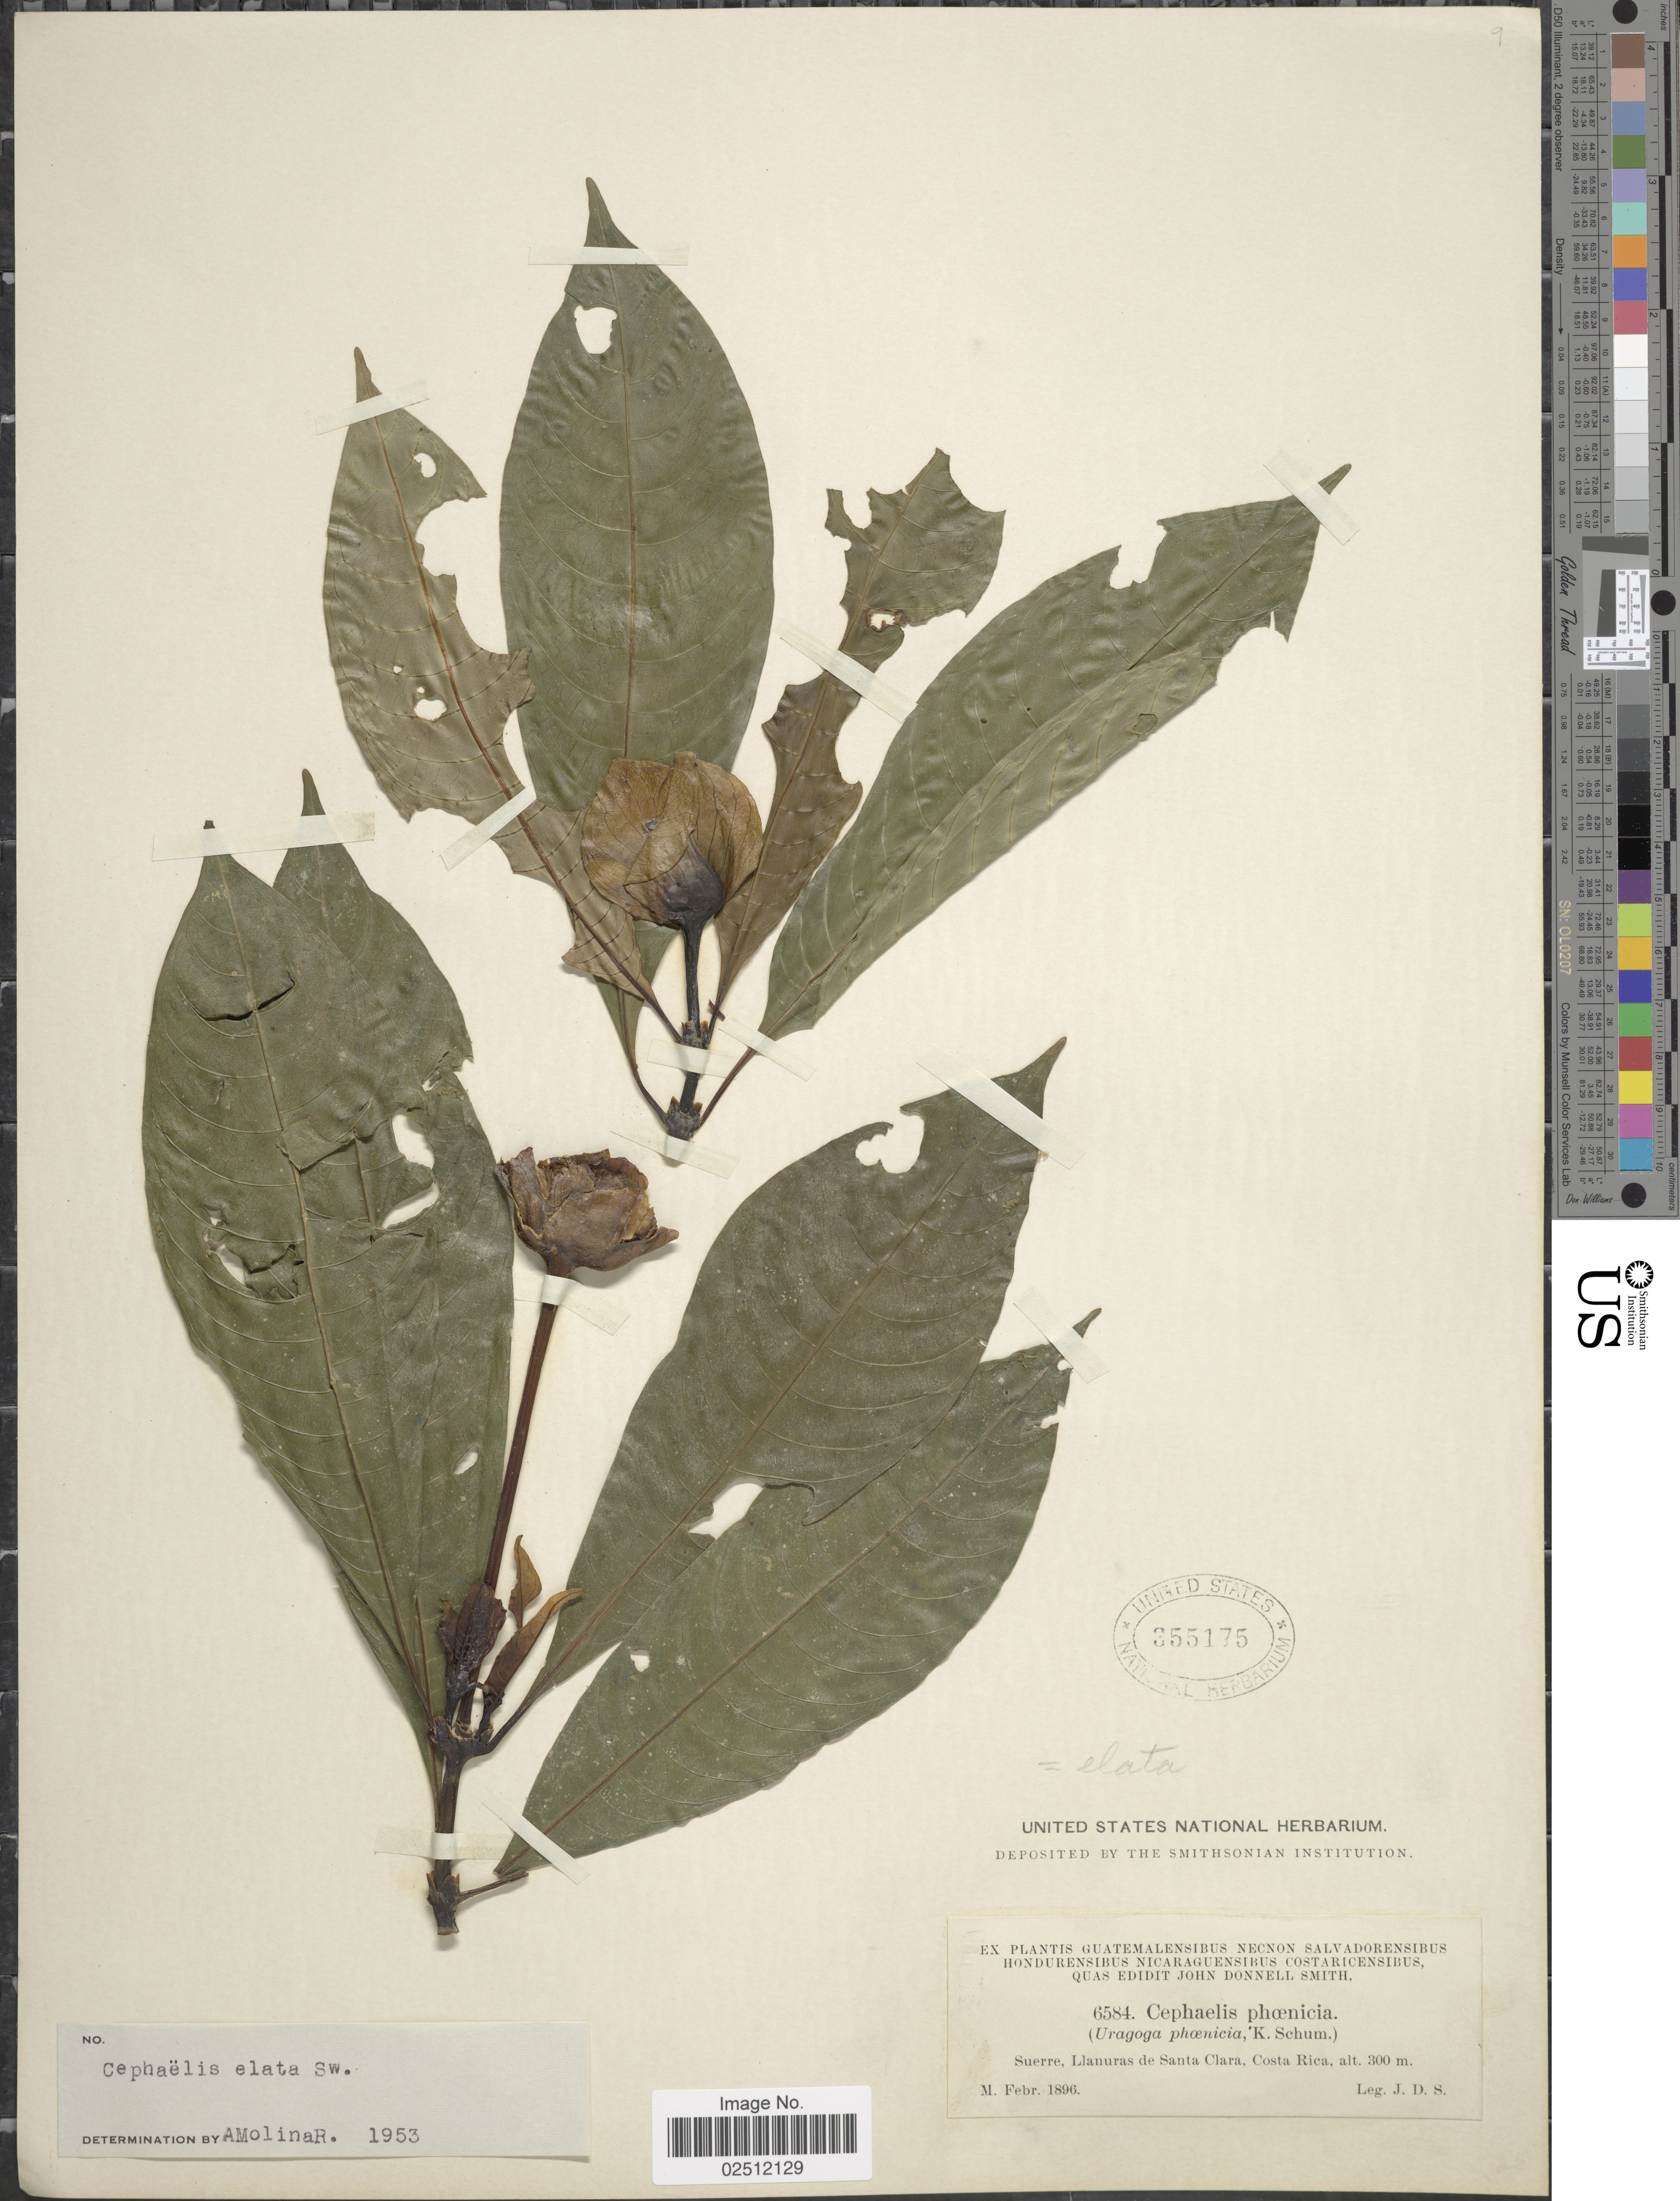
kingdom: Plantae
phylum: Tracheophyta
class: Magnoliopsida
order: Gentianales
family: Rubiaceae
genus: Psychotria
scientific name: Psychotria elata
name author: (Sw.) Hammel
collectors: J. Donnell Smith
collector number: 6584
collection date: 1896-02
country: Costa Rica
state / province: Limón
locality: Suerre, Llanuras de Santa Clara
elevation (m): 300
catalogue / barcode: US 355175